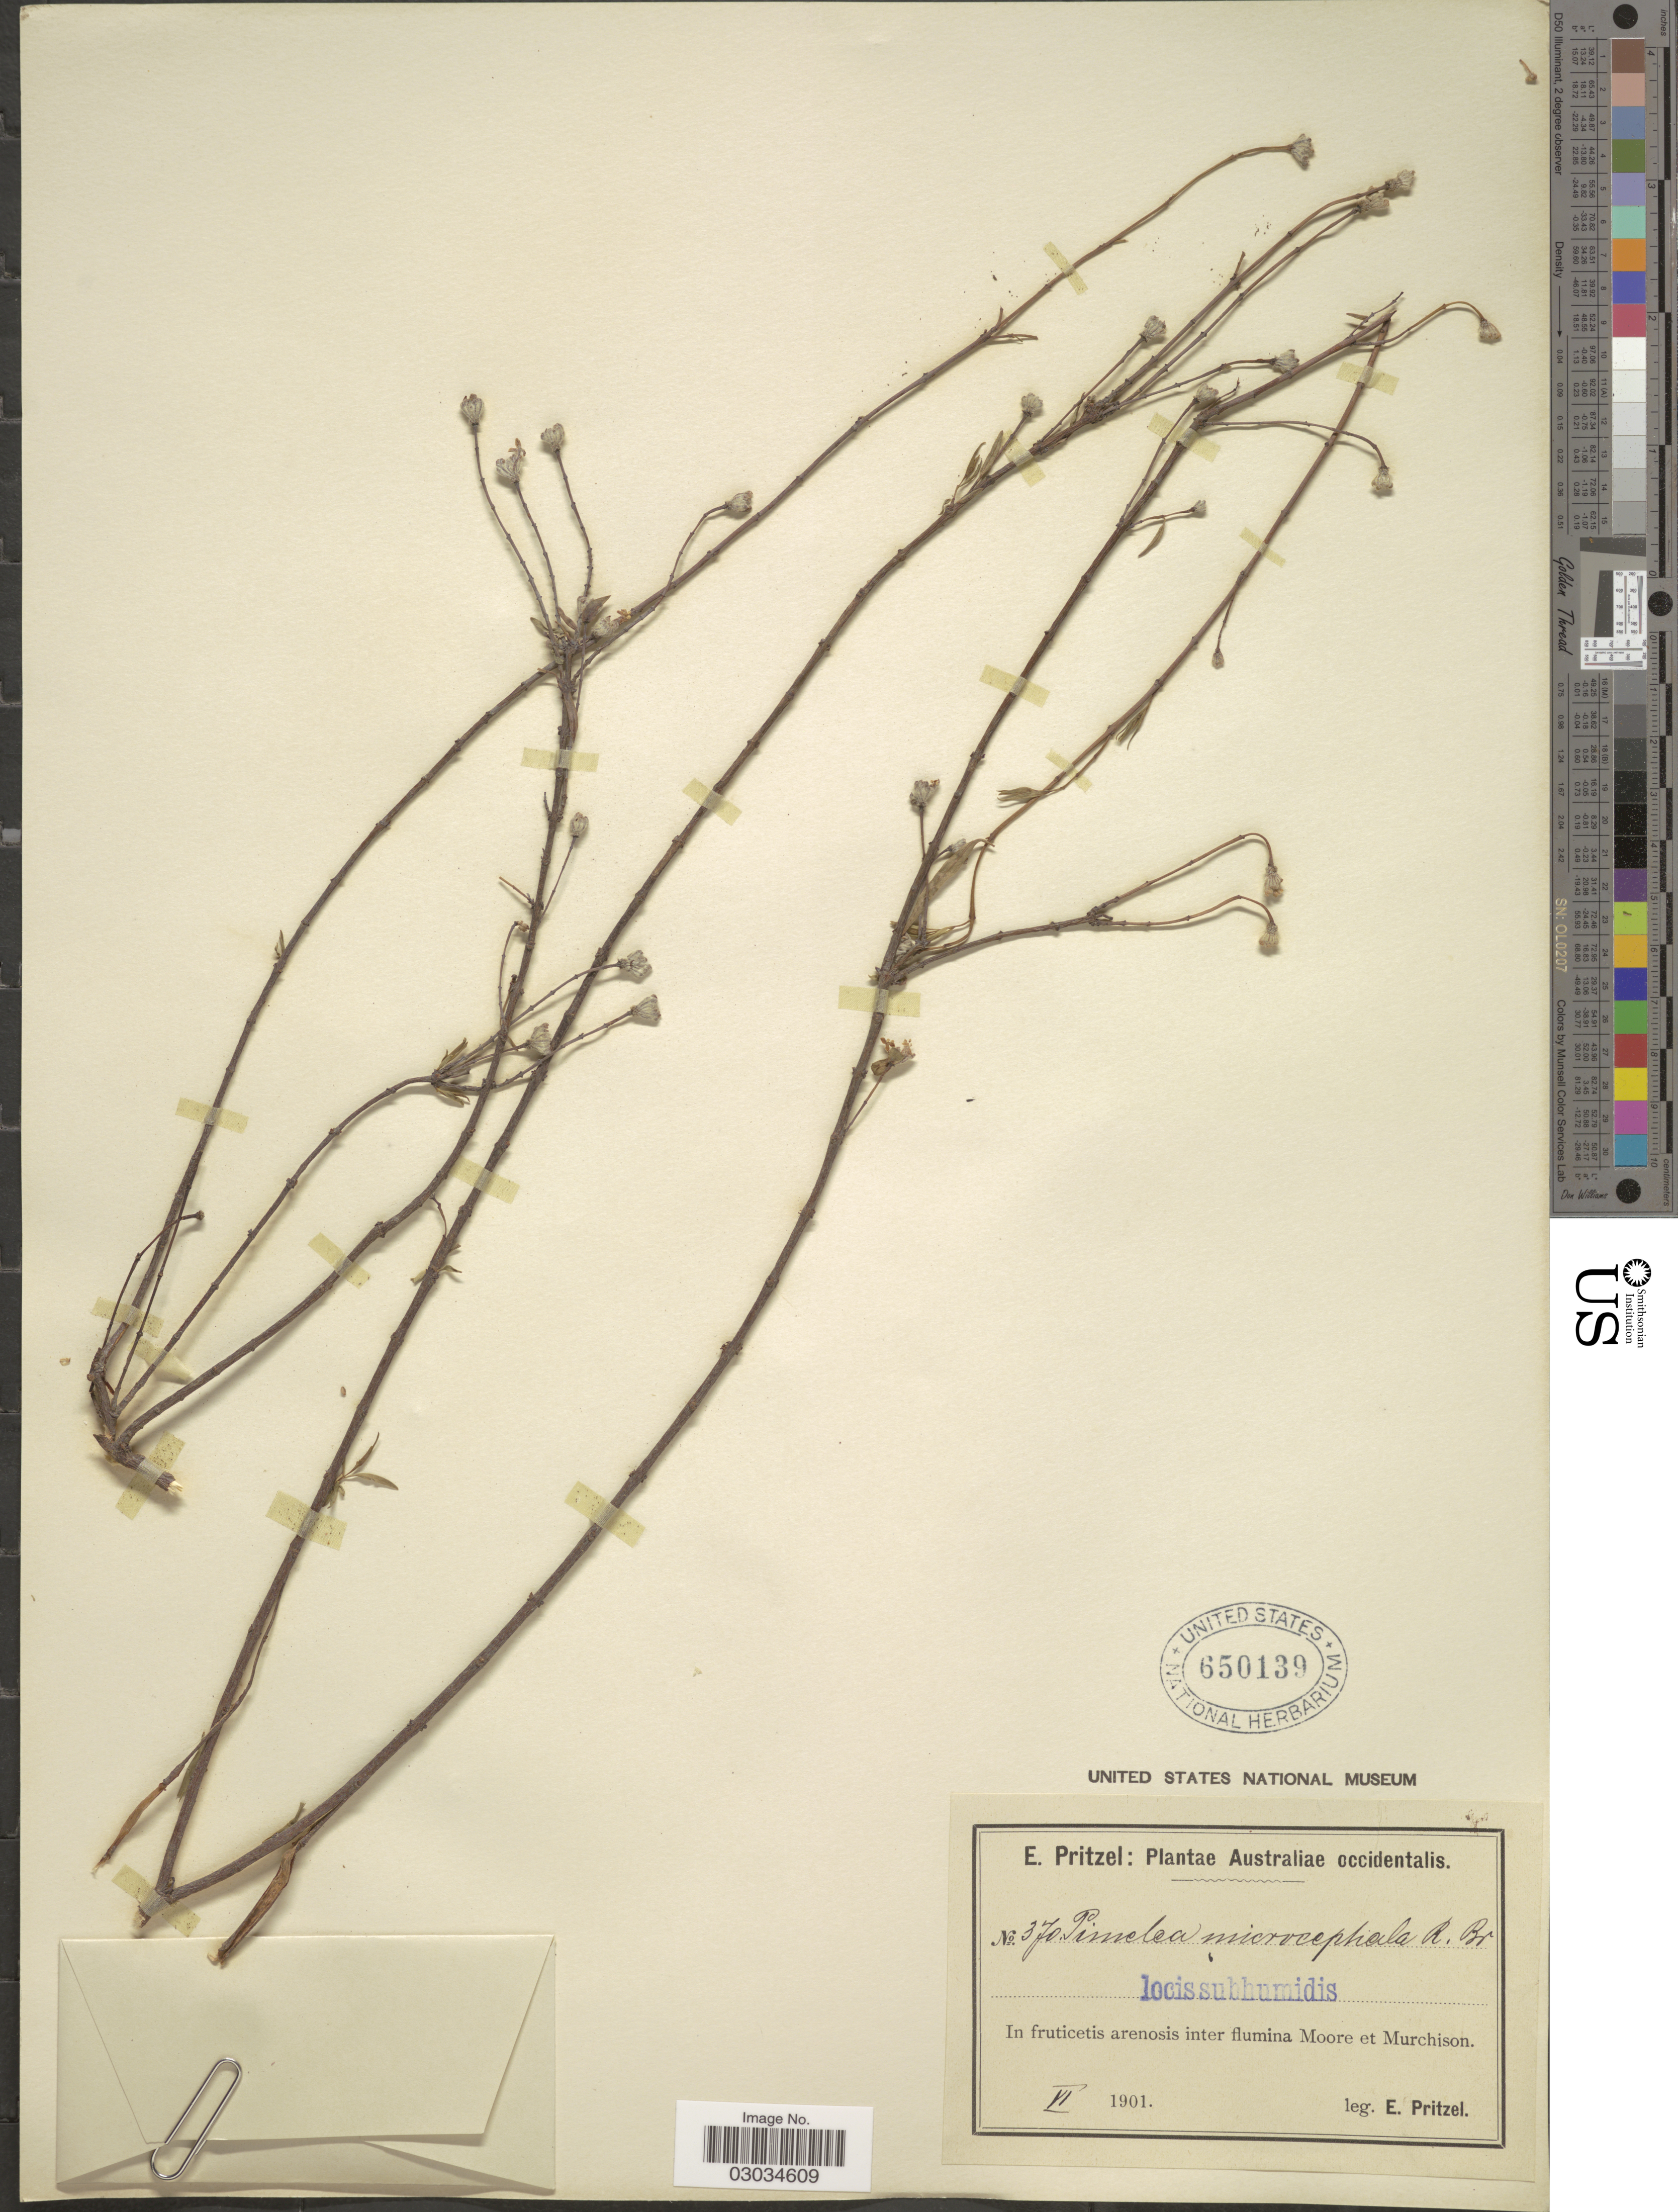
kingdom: Plantae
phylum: Tracheophyta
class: Magnoliopsida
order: Malvales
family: Thymelaeaceae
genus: Pimelea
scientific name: Pimelea microcephala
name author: R. Br.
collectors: E. G. Pritzel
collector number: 370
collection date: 1901-06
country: Australia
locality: Australiae occidentalis. Inter flumina Moore et Murchison.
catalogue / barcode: US 650139